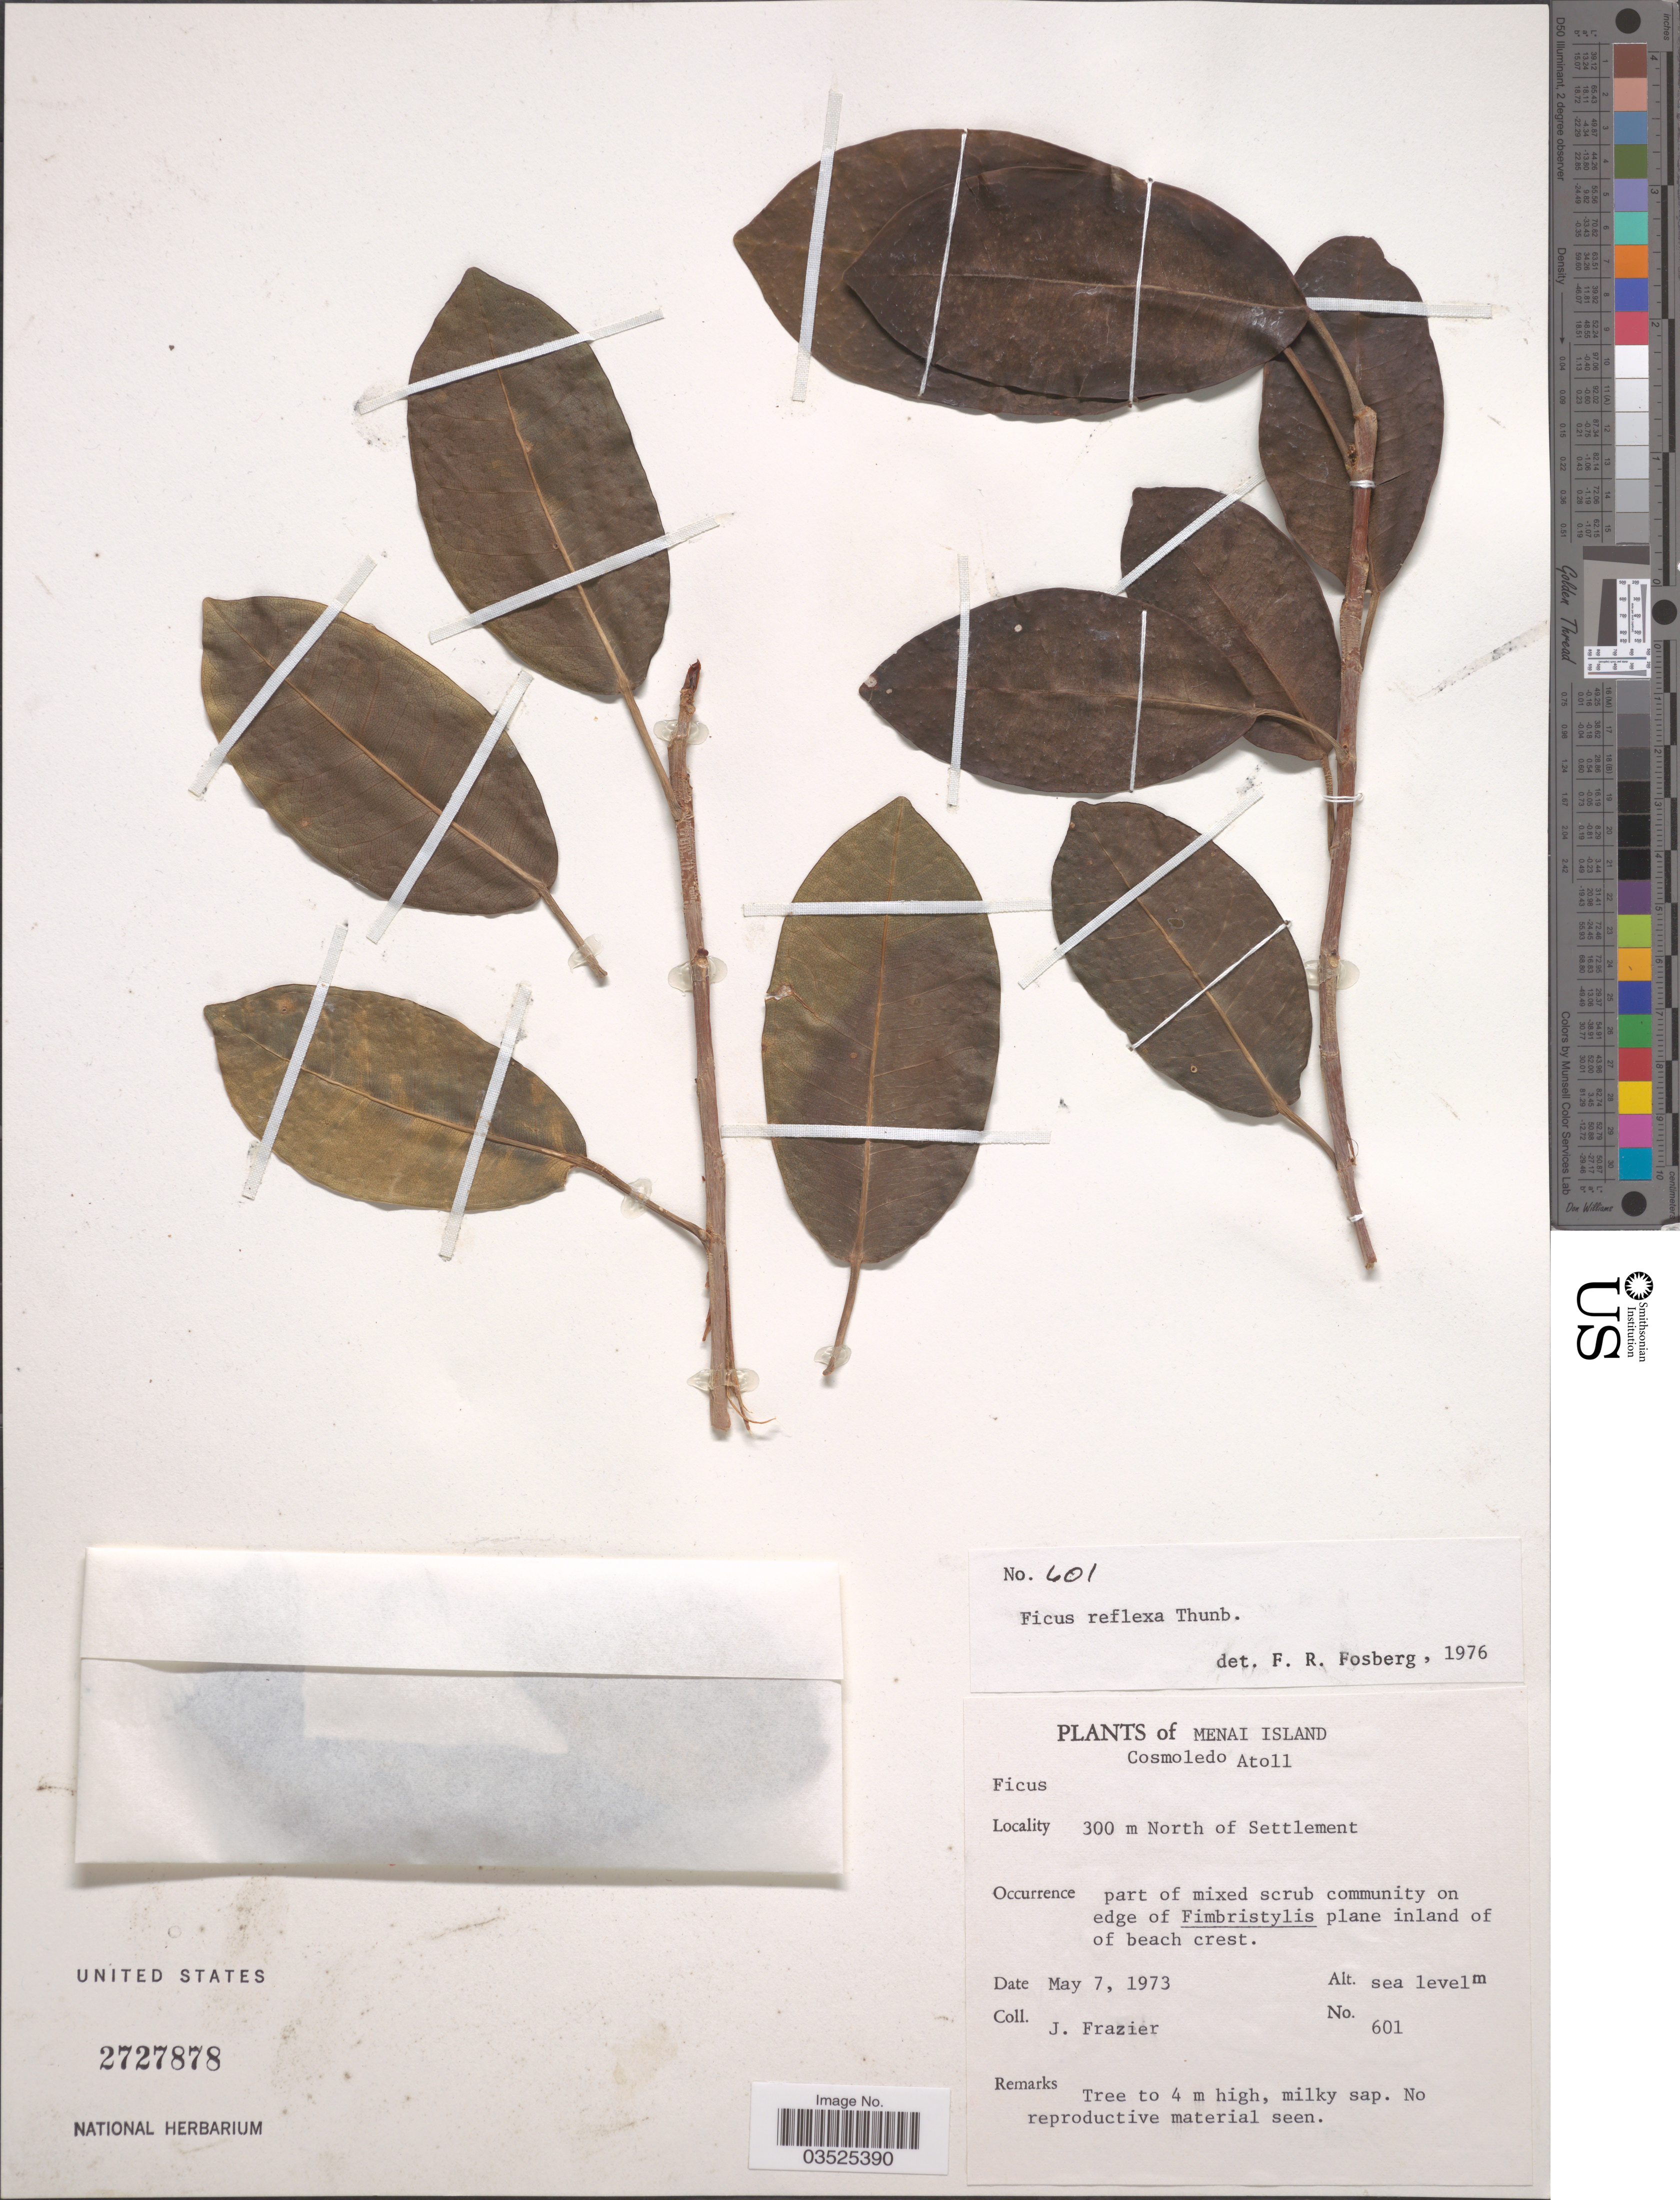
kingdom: Plantae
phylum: Tracheophyta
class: Magnoliopsida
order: Rosales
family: Moraceae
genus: Ficus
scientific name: Ficus reflexa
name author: Thunb.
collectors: J. Frazier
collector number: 601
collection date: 1973-05-07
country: Seychelles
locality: Menai Island. Cosmoledo Atoll. 300 m North of Settlement.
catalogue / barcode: US 2727878